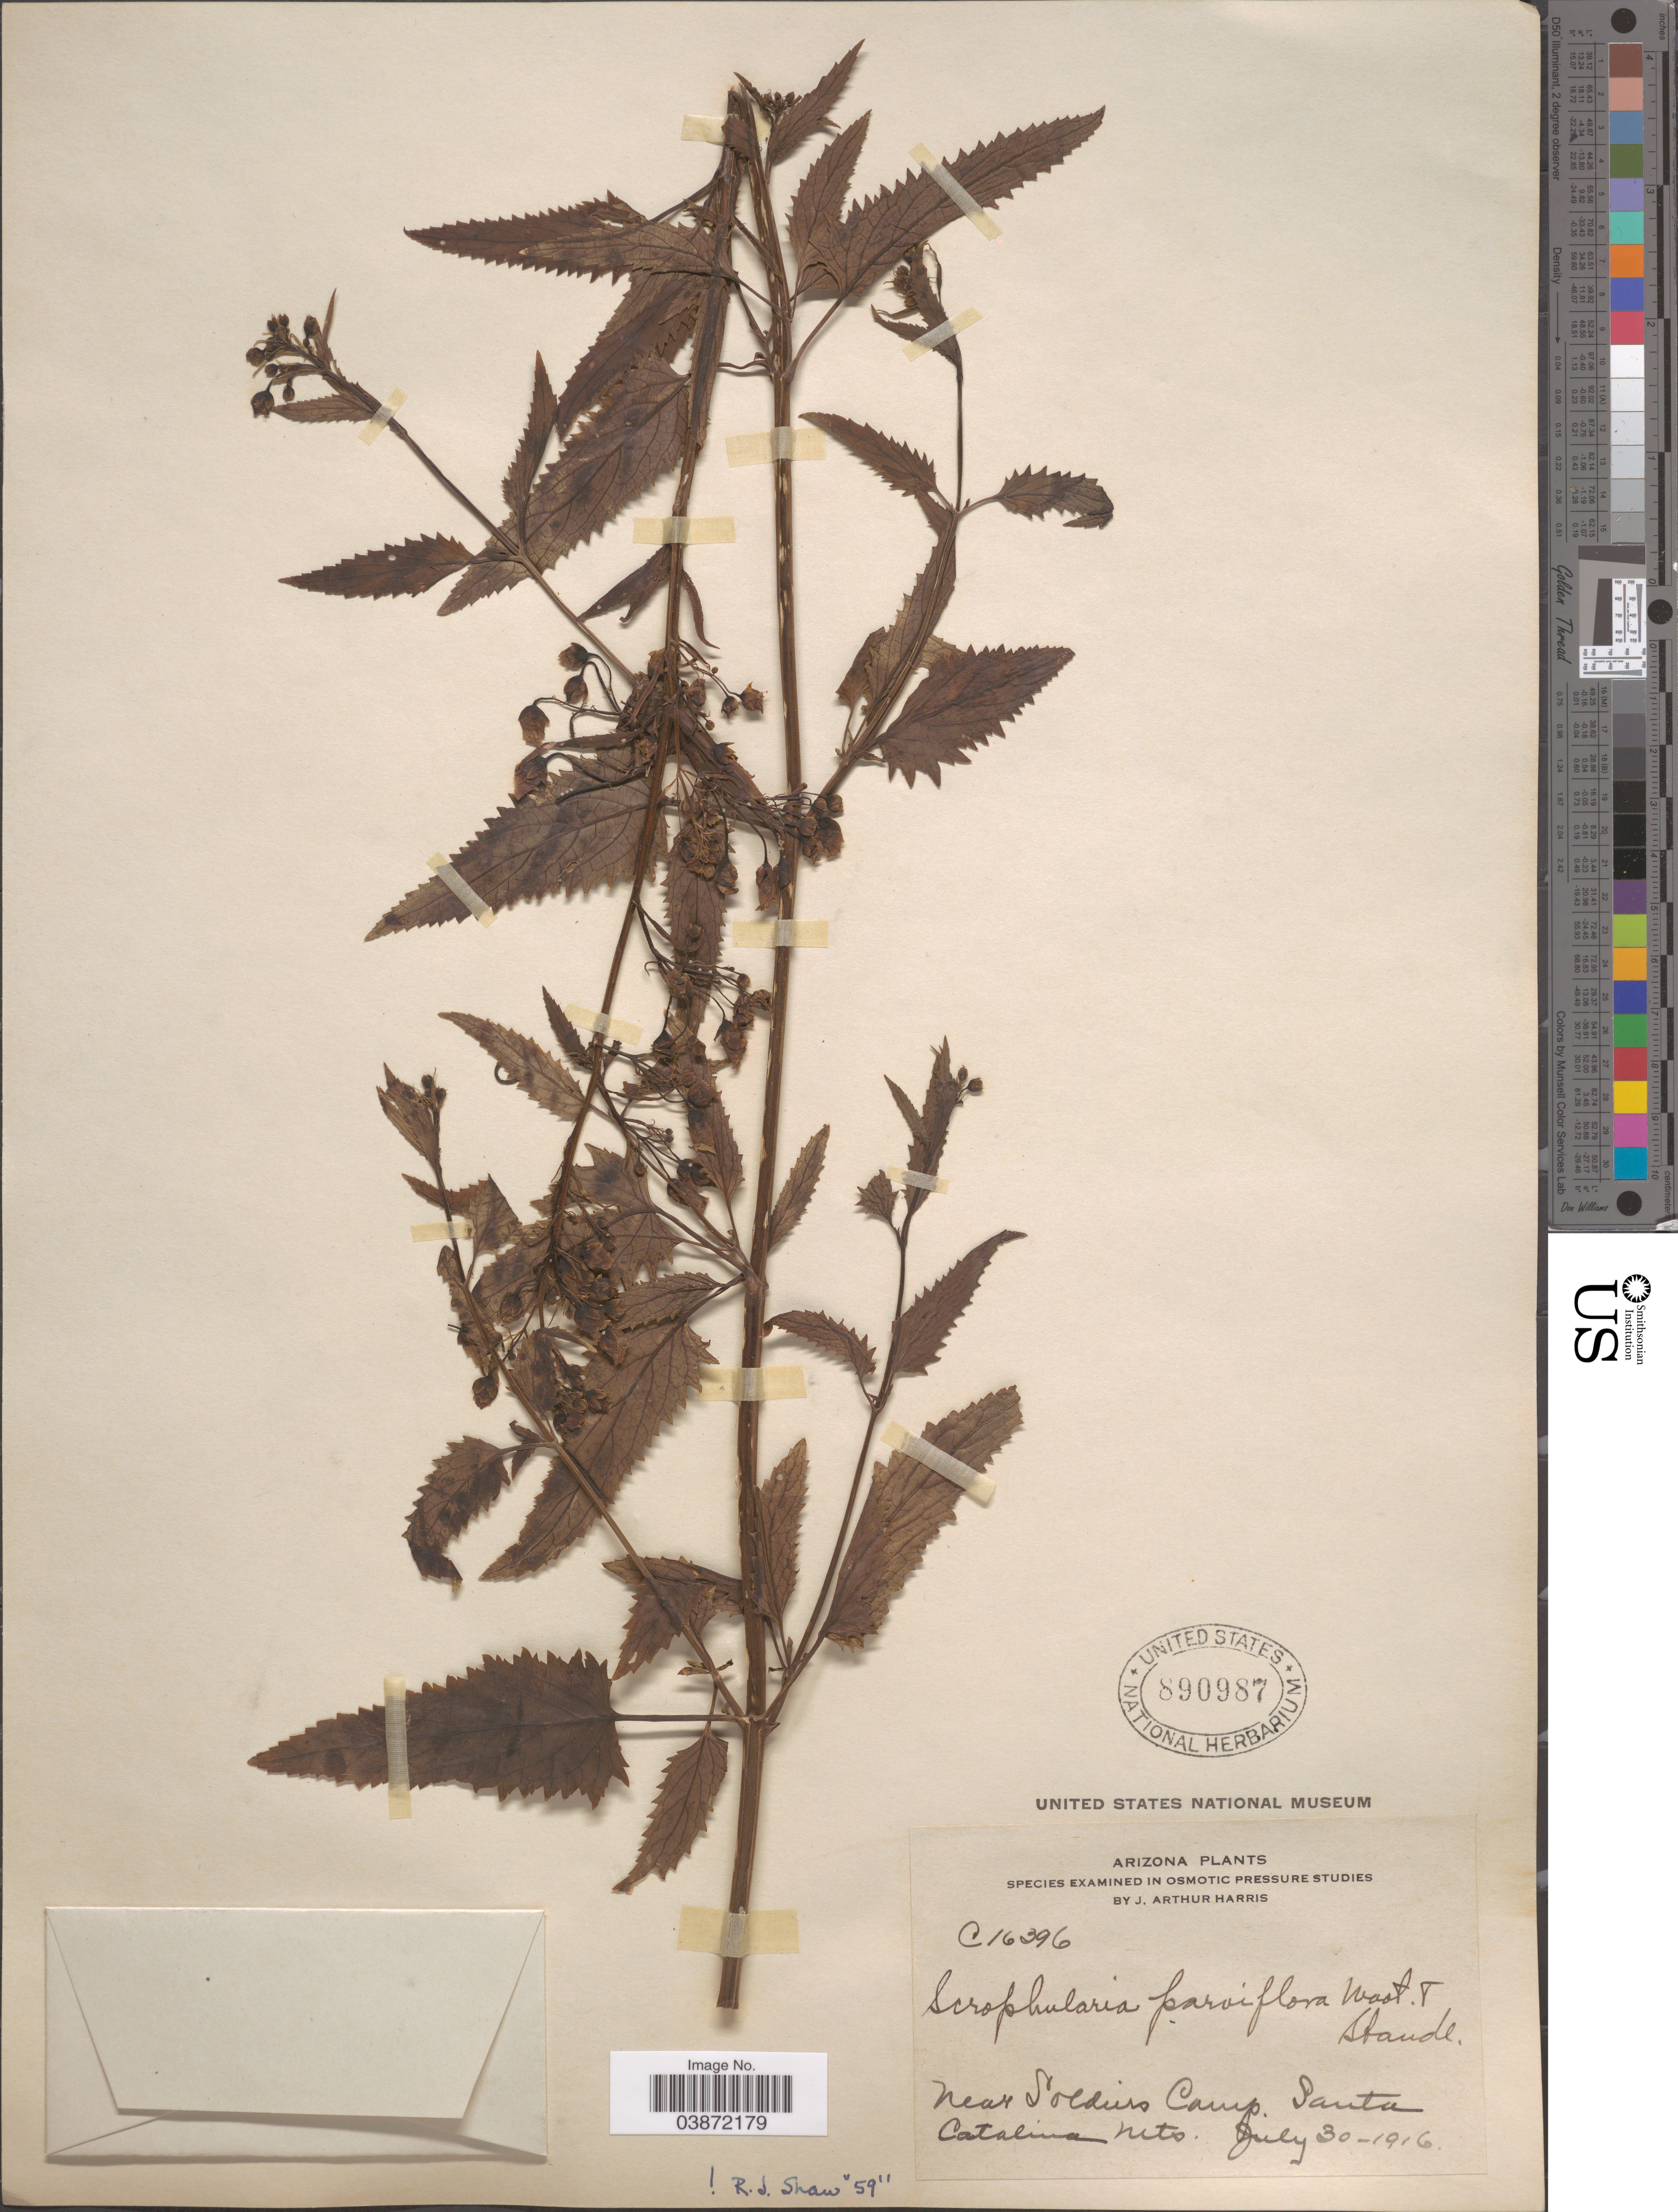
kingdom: Plantae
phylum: Tracheophyta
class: Magnoliopsida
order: Lamiales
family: Scrophulariaceae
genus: Scrophularia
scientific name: Scrophularia parviflora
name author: Wooton & Standl.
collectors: J. A. Harris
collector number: C16396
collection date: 1916-07-30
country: United States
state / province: Arizona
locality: Near Soldiers Camp. Santa Catalina Mts.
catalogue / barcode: US 890987